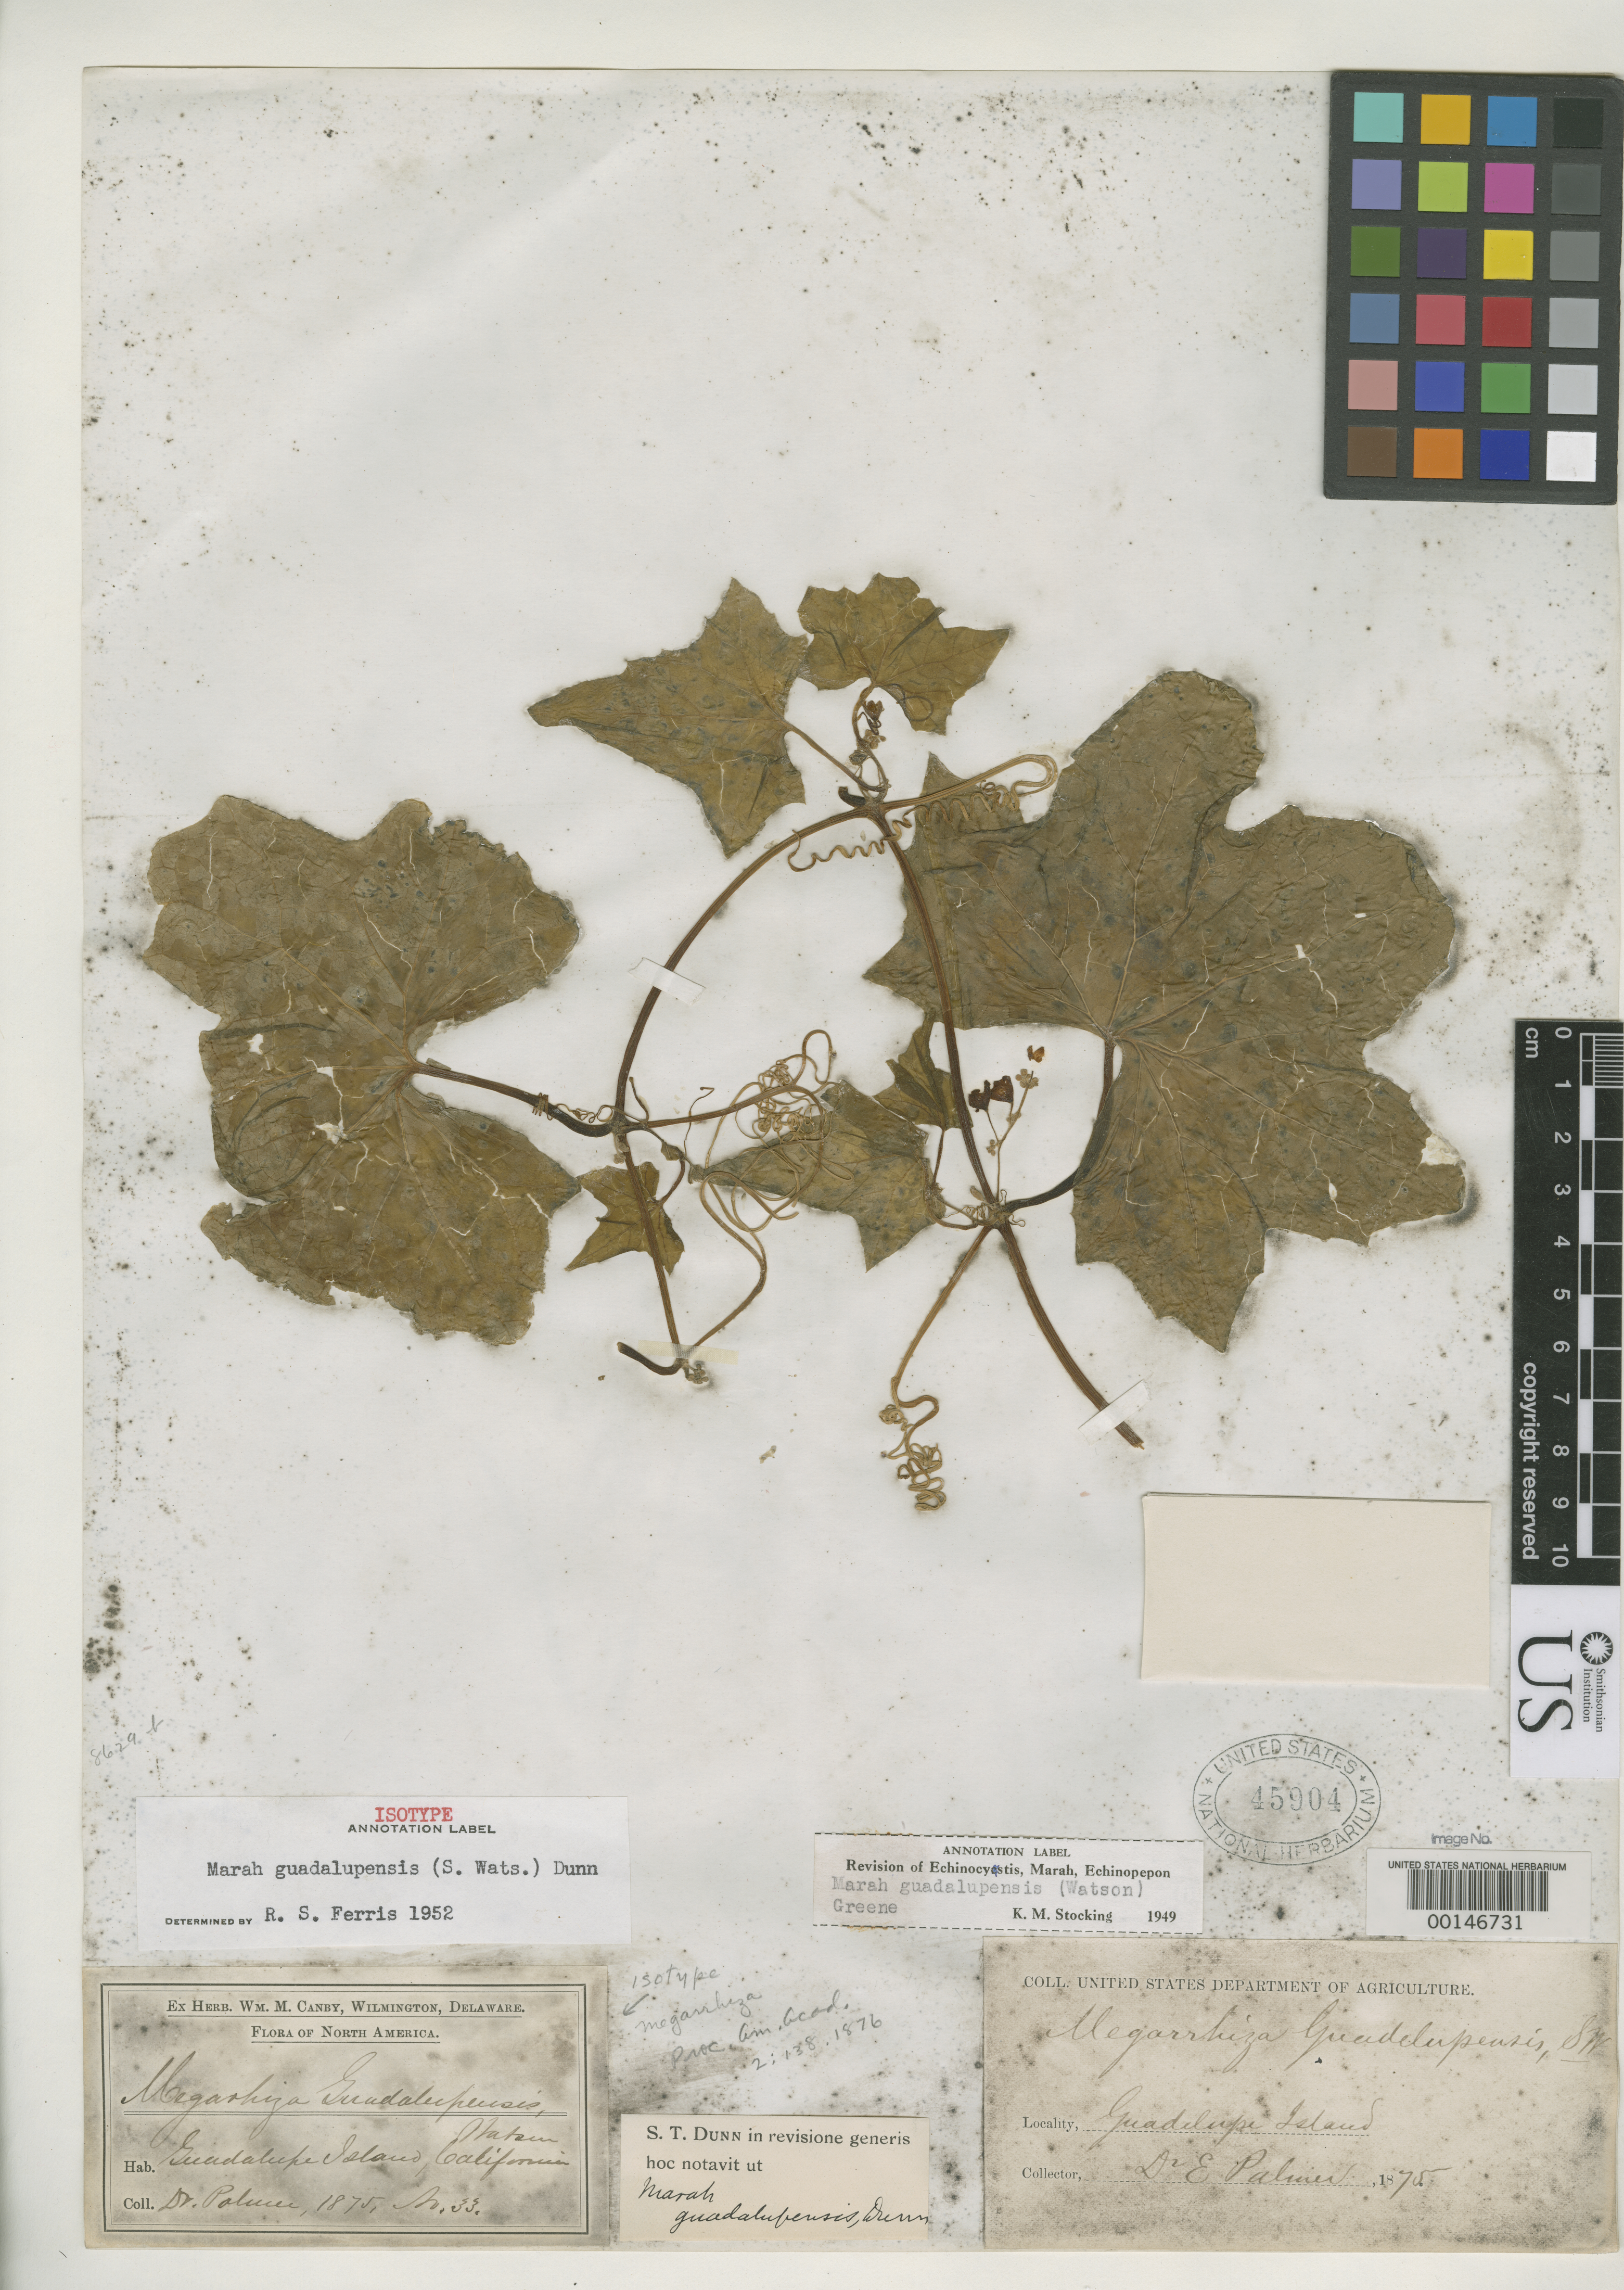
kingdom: Plantae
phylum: Tracheophyta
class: Magnoliopsida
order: Cucurbitales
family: Cucurbitaceae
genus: Megarrhiza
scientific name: Megarrhiza guadalupensis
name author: S. Watson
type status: Isotype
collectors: E. Palmer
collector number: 33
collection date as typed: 1876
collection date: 1876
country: Mexico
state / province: Baja California Norte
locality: Guadalupe Island.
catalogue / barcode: US 45904